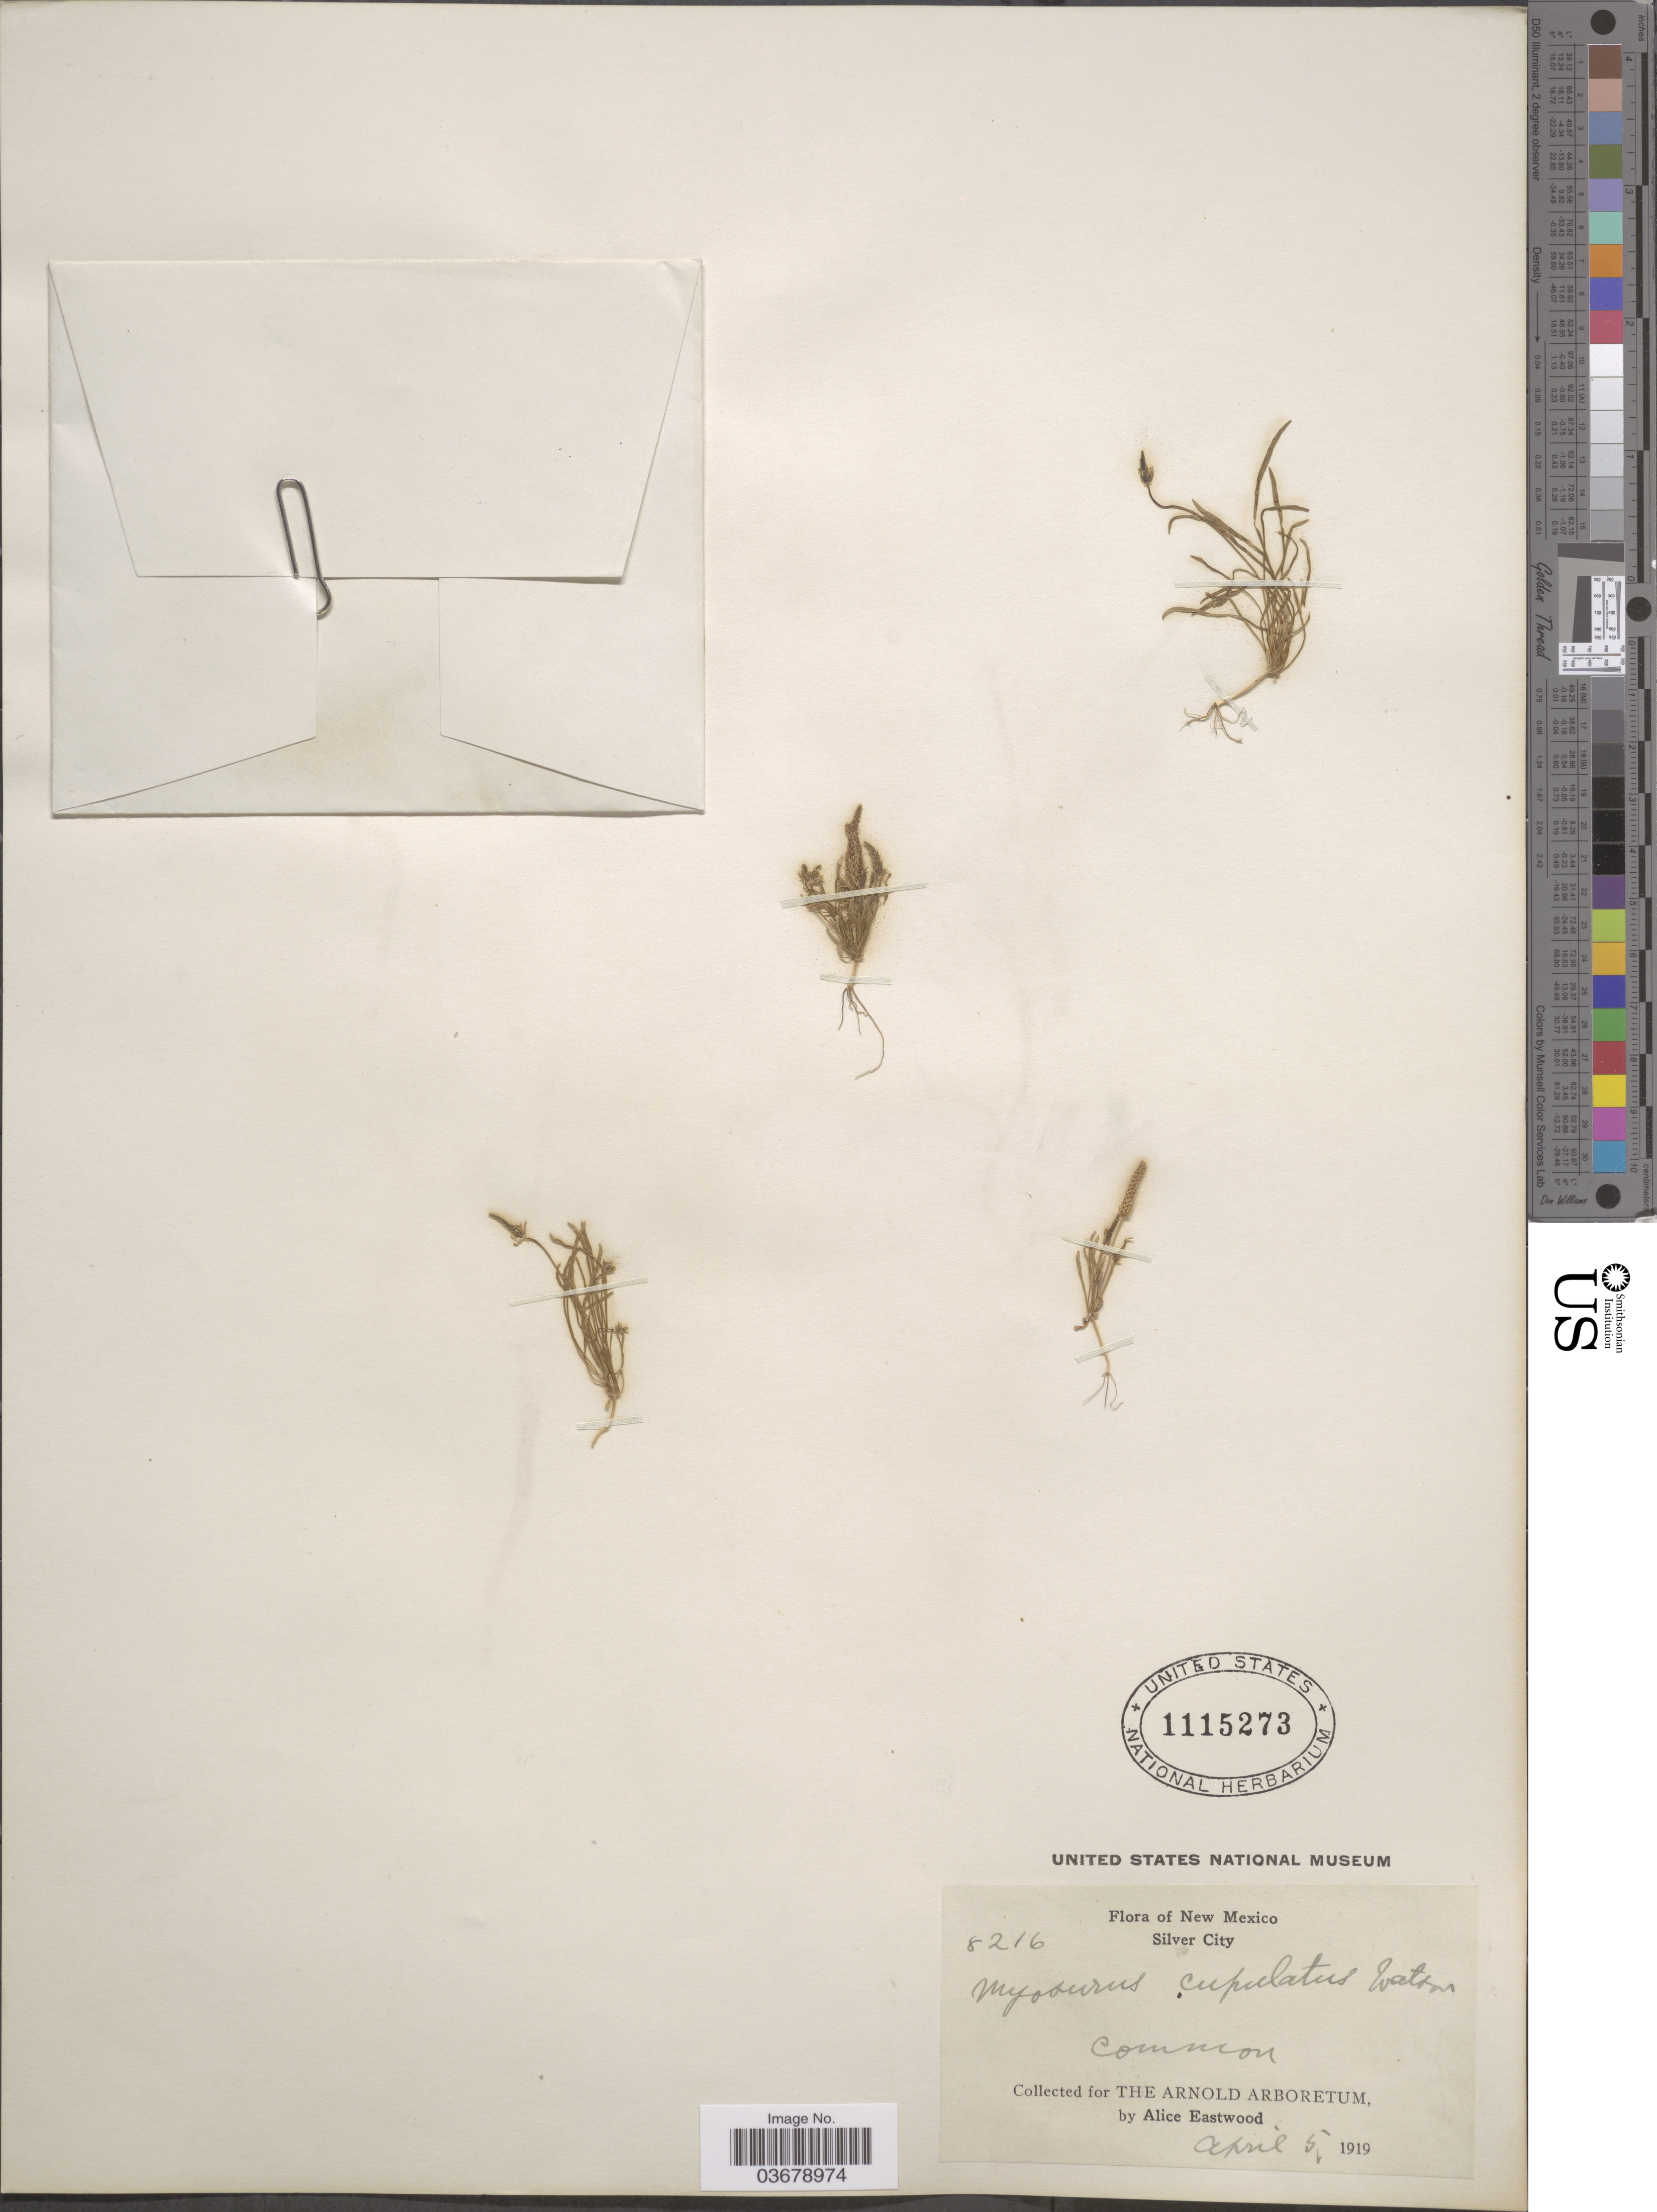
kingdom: Plantae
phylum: Tracheophyta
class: Magnoliopsida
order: Ranunculales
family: Ranunculaceae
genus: Myosurus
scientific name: Myosurus cupulatus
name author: S. Watson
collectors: A. Eastwood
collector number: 8216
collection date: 1919-04-05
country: United States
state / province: New Mexico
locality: Silver City.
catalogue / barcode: US 1115273